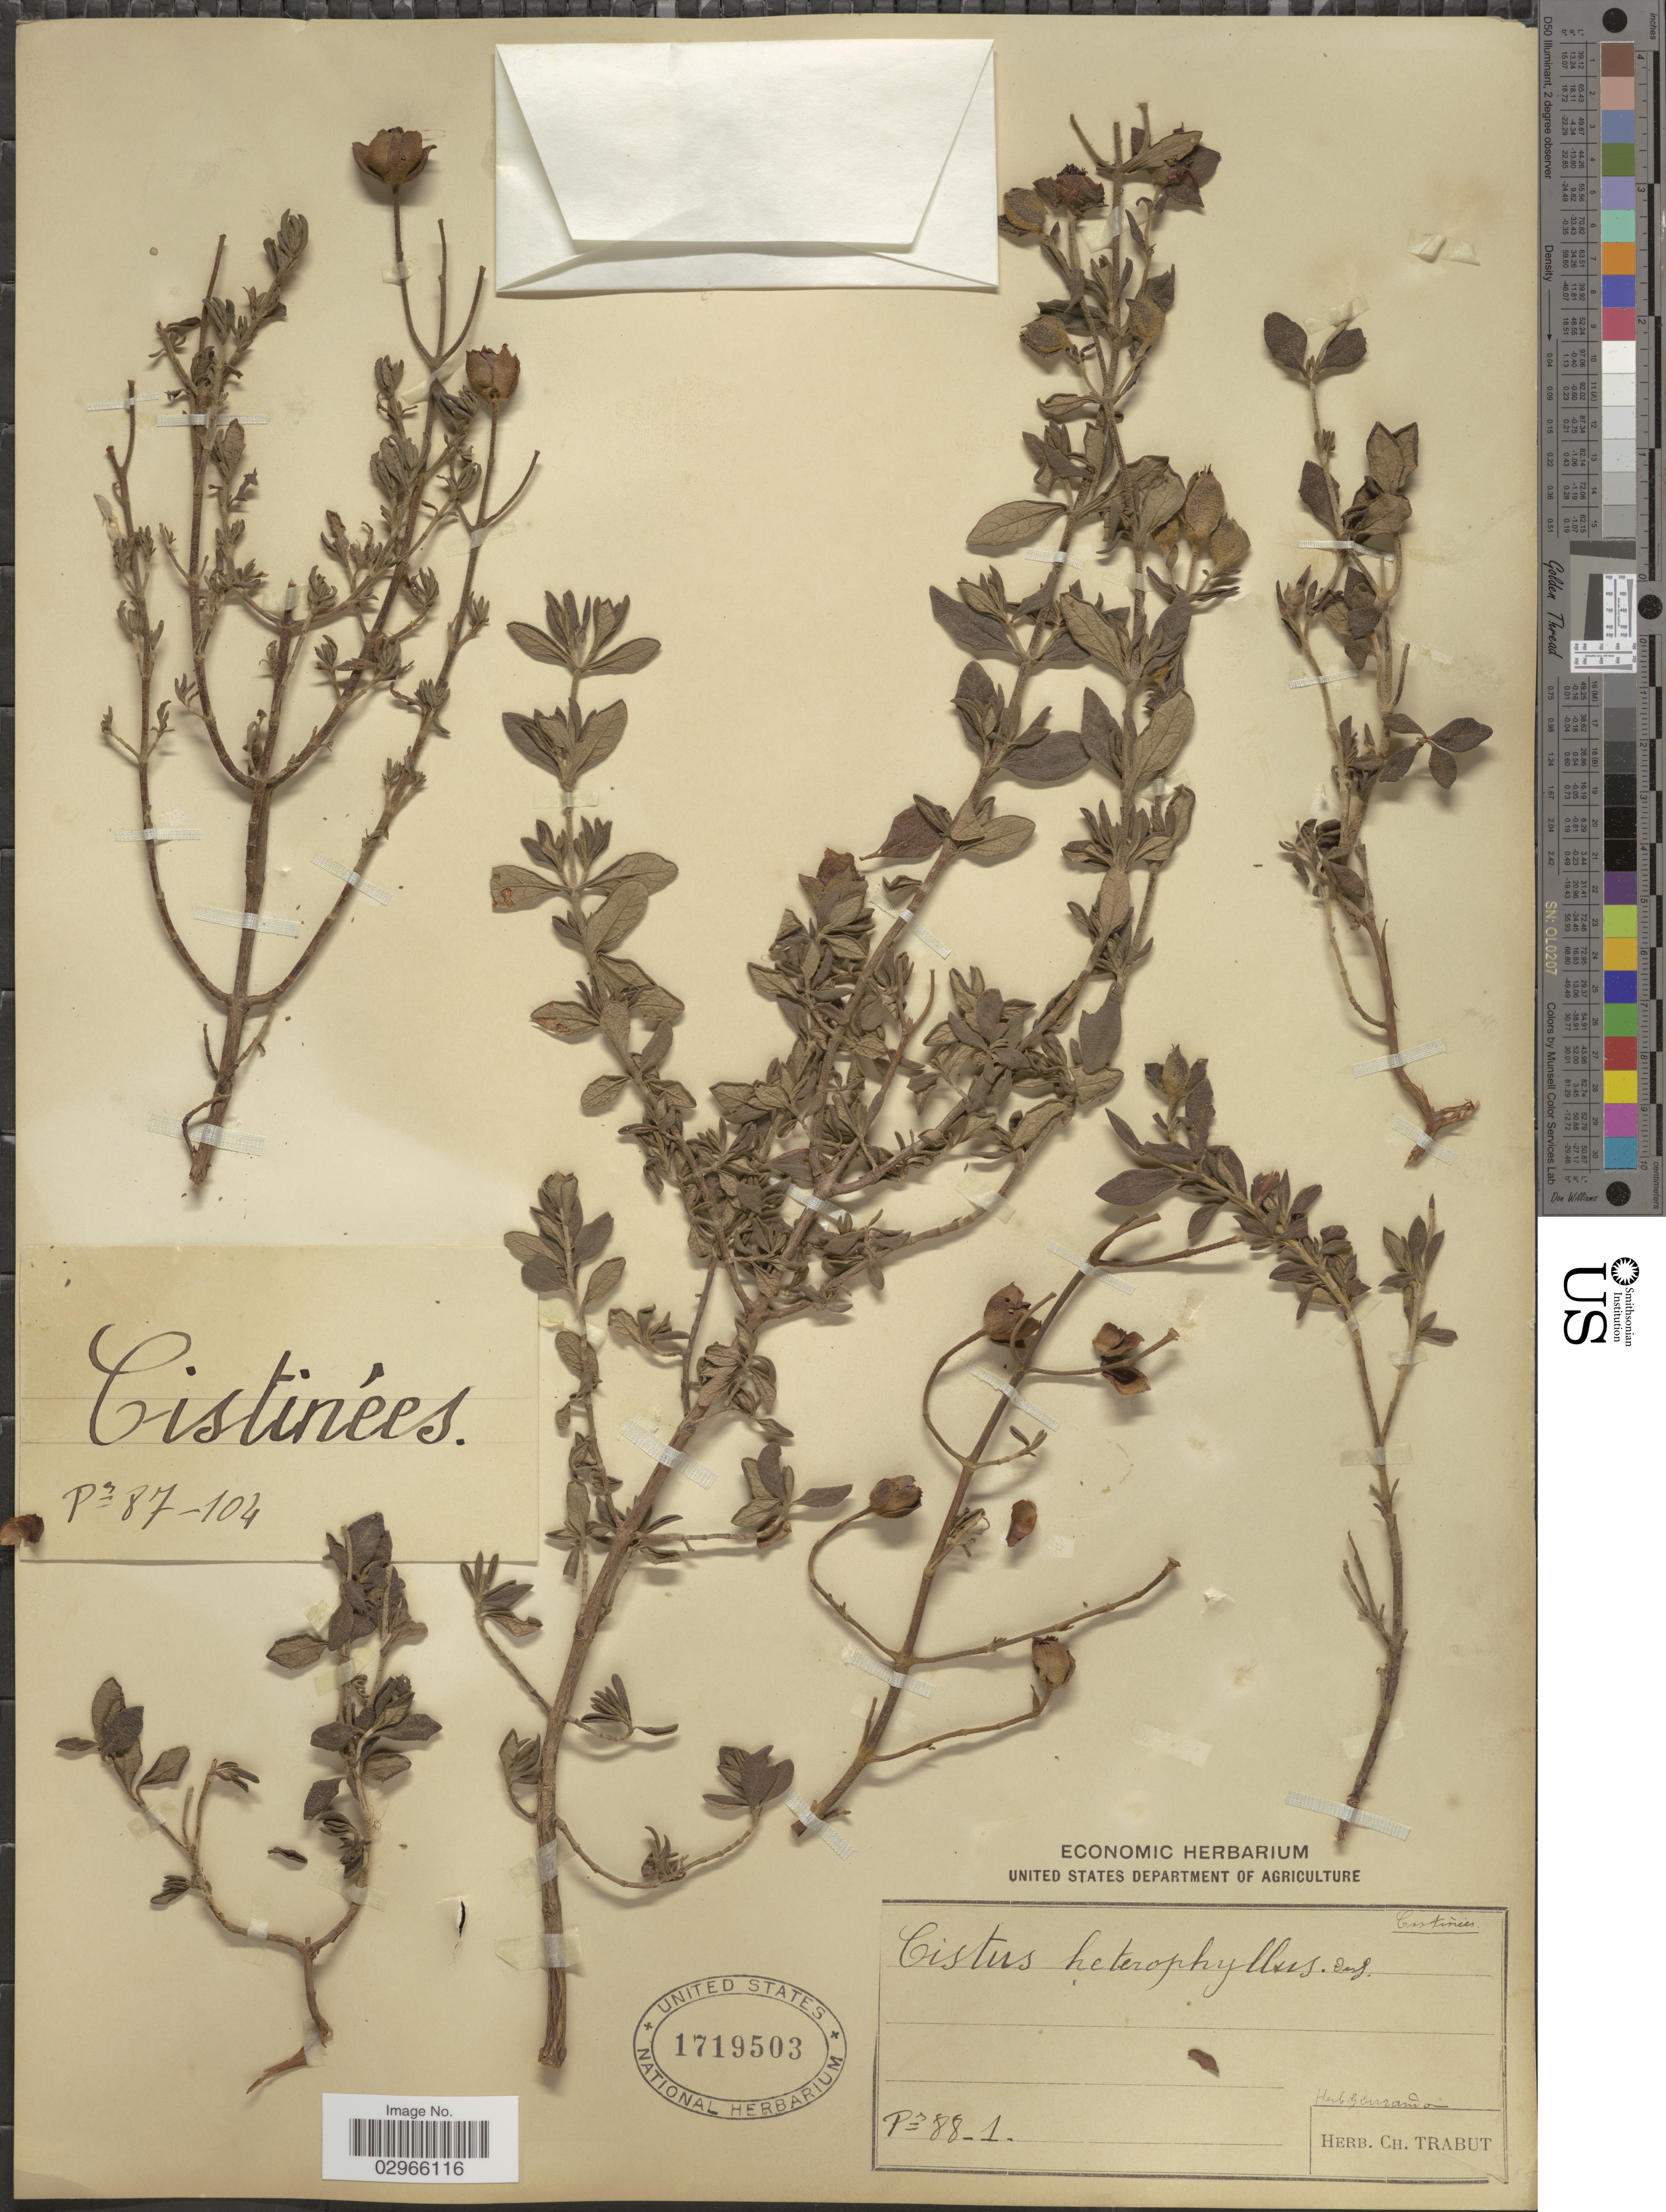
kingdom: Plantae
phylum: Tracheophyta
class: Magnoliopsida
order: Malvales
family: Cistaceae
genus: Cistus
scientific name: Cistus heterophyllus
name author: Desf.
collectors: Ex herb. Ch. Trabut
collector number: Ps88_1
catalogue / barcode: US 1719503